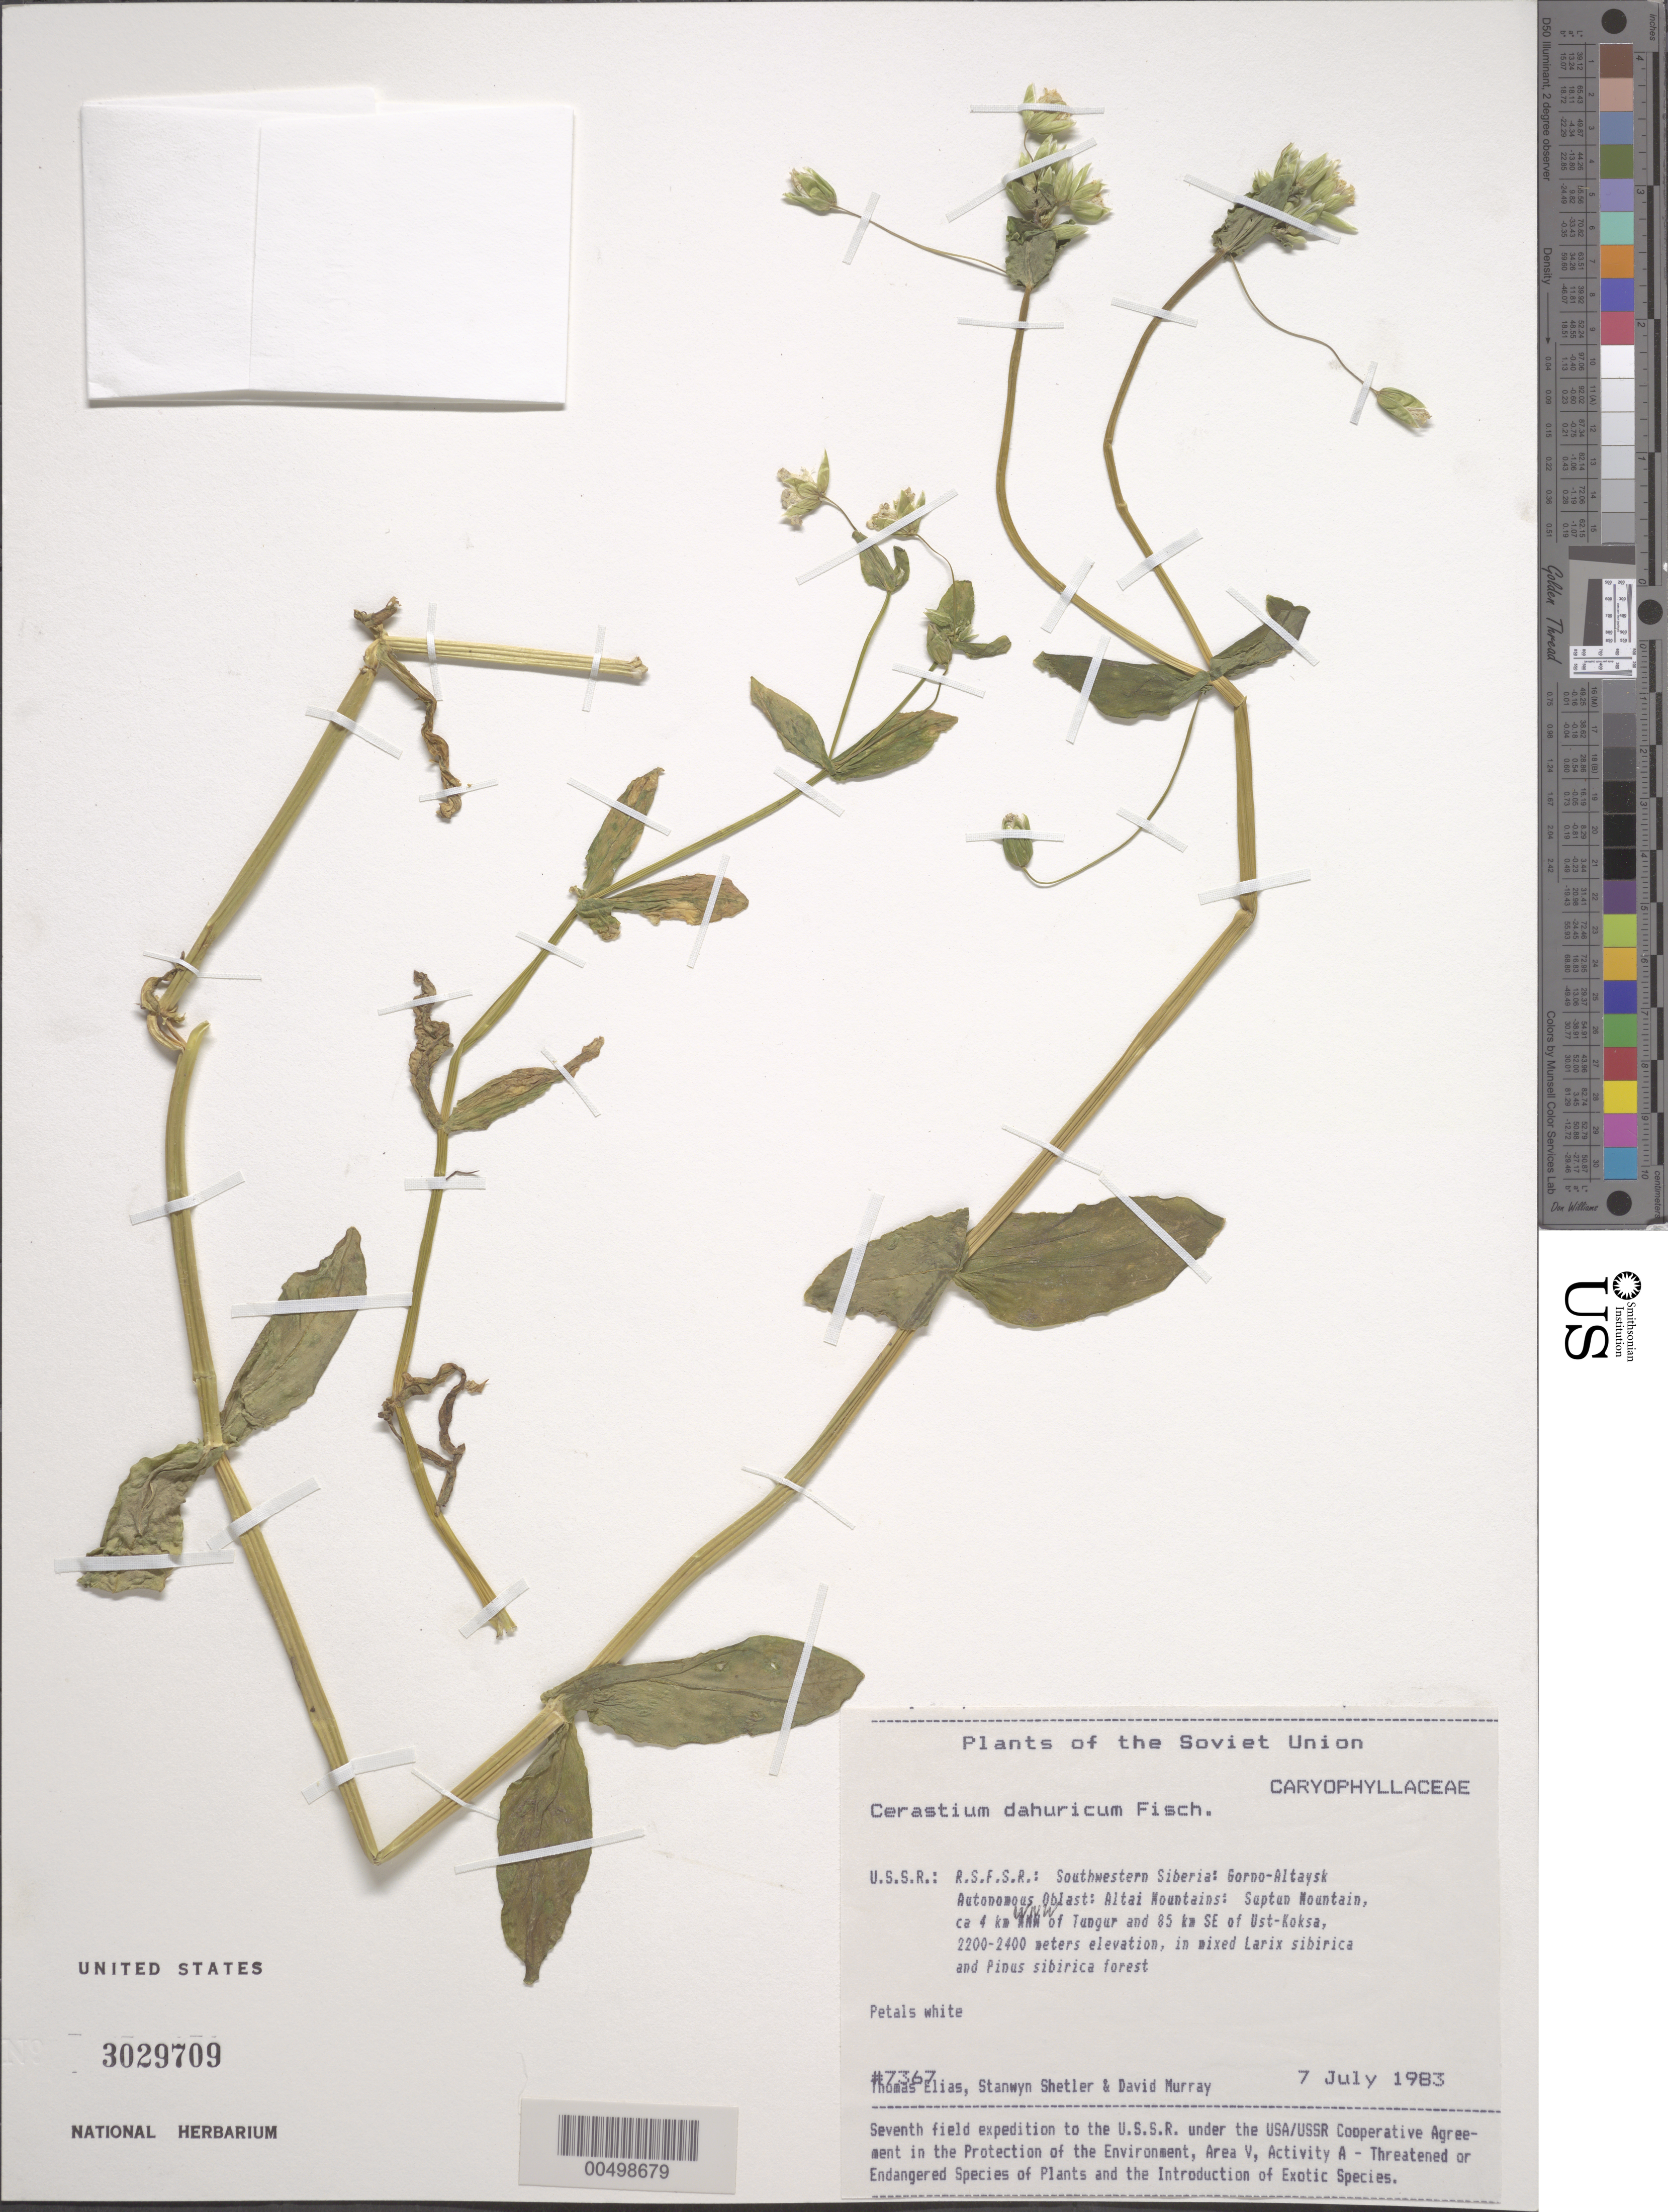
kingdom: Plantae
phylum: Tracheophyta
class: Magnoliopsida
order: Caryophyllales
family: Caryophyllaceae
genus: Cerastium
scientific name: Cerastium dahuricum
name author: Fisch. ex Spreng.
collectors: T. Elias, S. Shetler & D. F. Murray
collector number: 7367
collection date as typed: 07 Jul 1983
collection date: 1983-07-07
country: Russian Federation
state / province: Altai Republic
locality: Altai Mountains, Suptun Mountain, ca. 4 km WNW of Tungur and 85 km SE of Ust-Koksa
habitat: mixed Larix sibirica and Pinus sibirica forest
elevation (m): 2200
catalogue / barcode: US 3029709